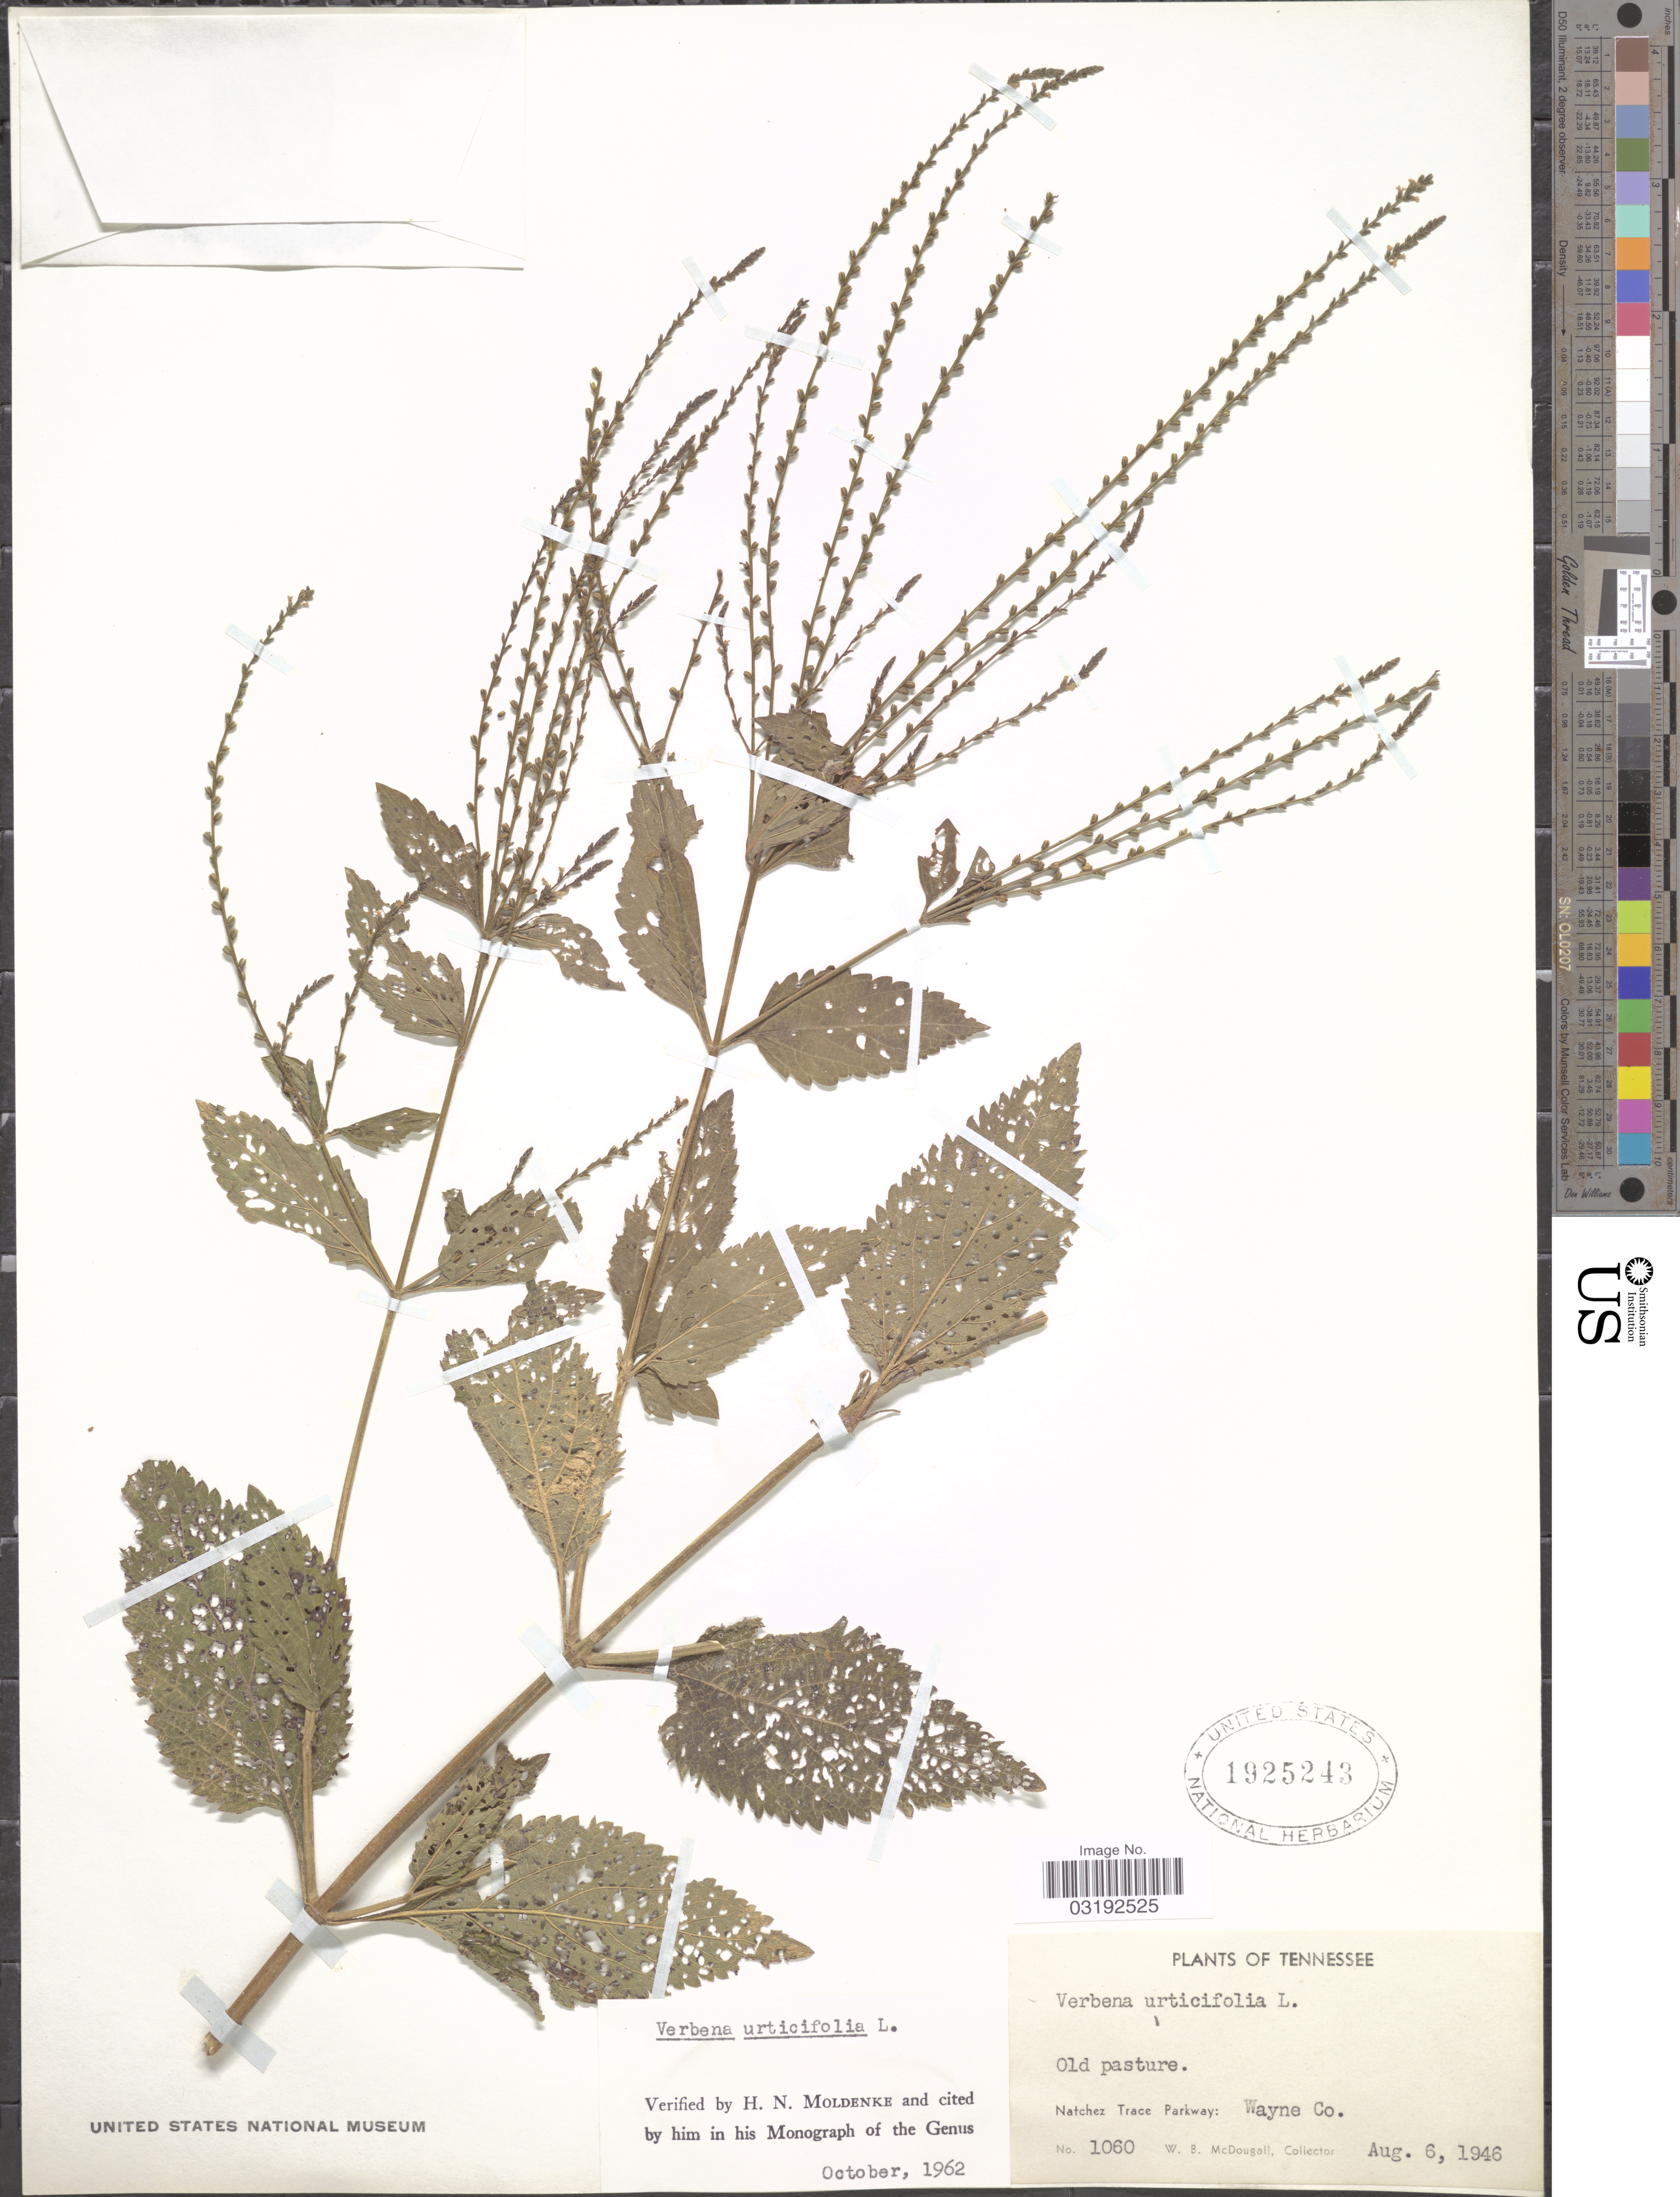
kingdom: Plantae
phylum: Tracheophyta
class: Magnoliopsida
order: Lamiales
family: Verbenaceae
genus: Verbena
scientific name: Verbena urticifolia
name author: L.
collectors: W. B. McDougall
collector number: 1060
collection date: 1946-08-06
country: United States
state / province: Tennessee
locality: Old pasture. Natchez Trace Parkway: Wayne Co.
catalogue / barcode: US 1925243